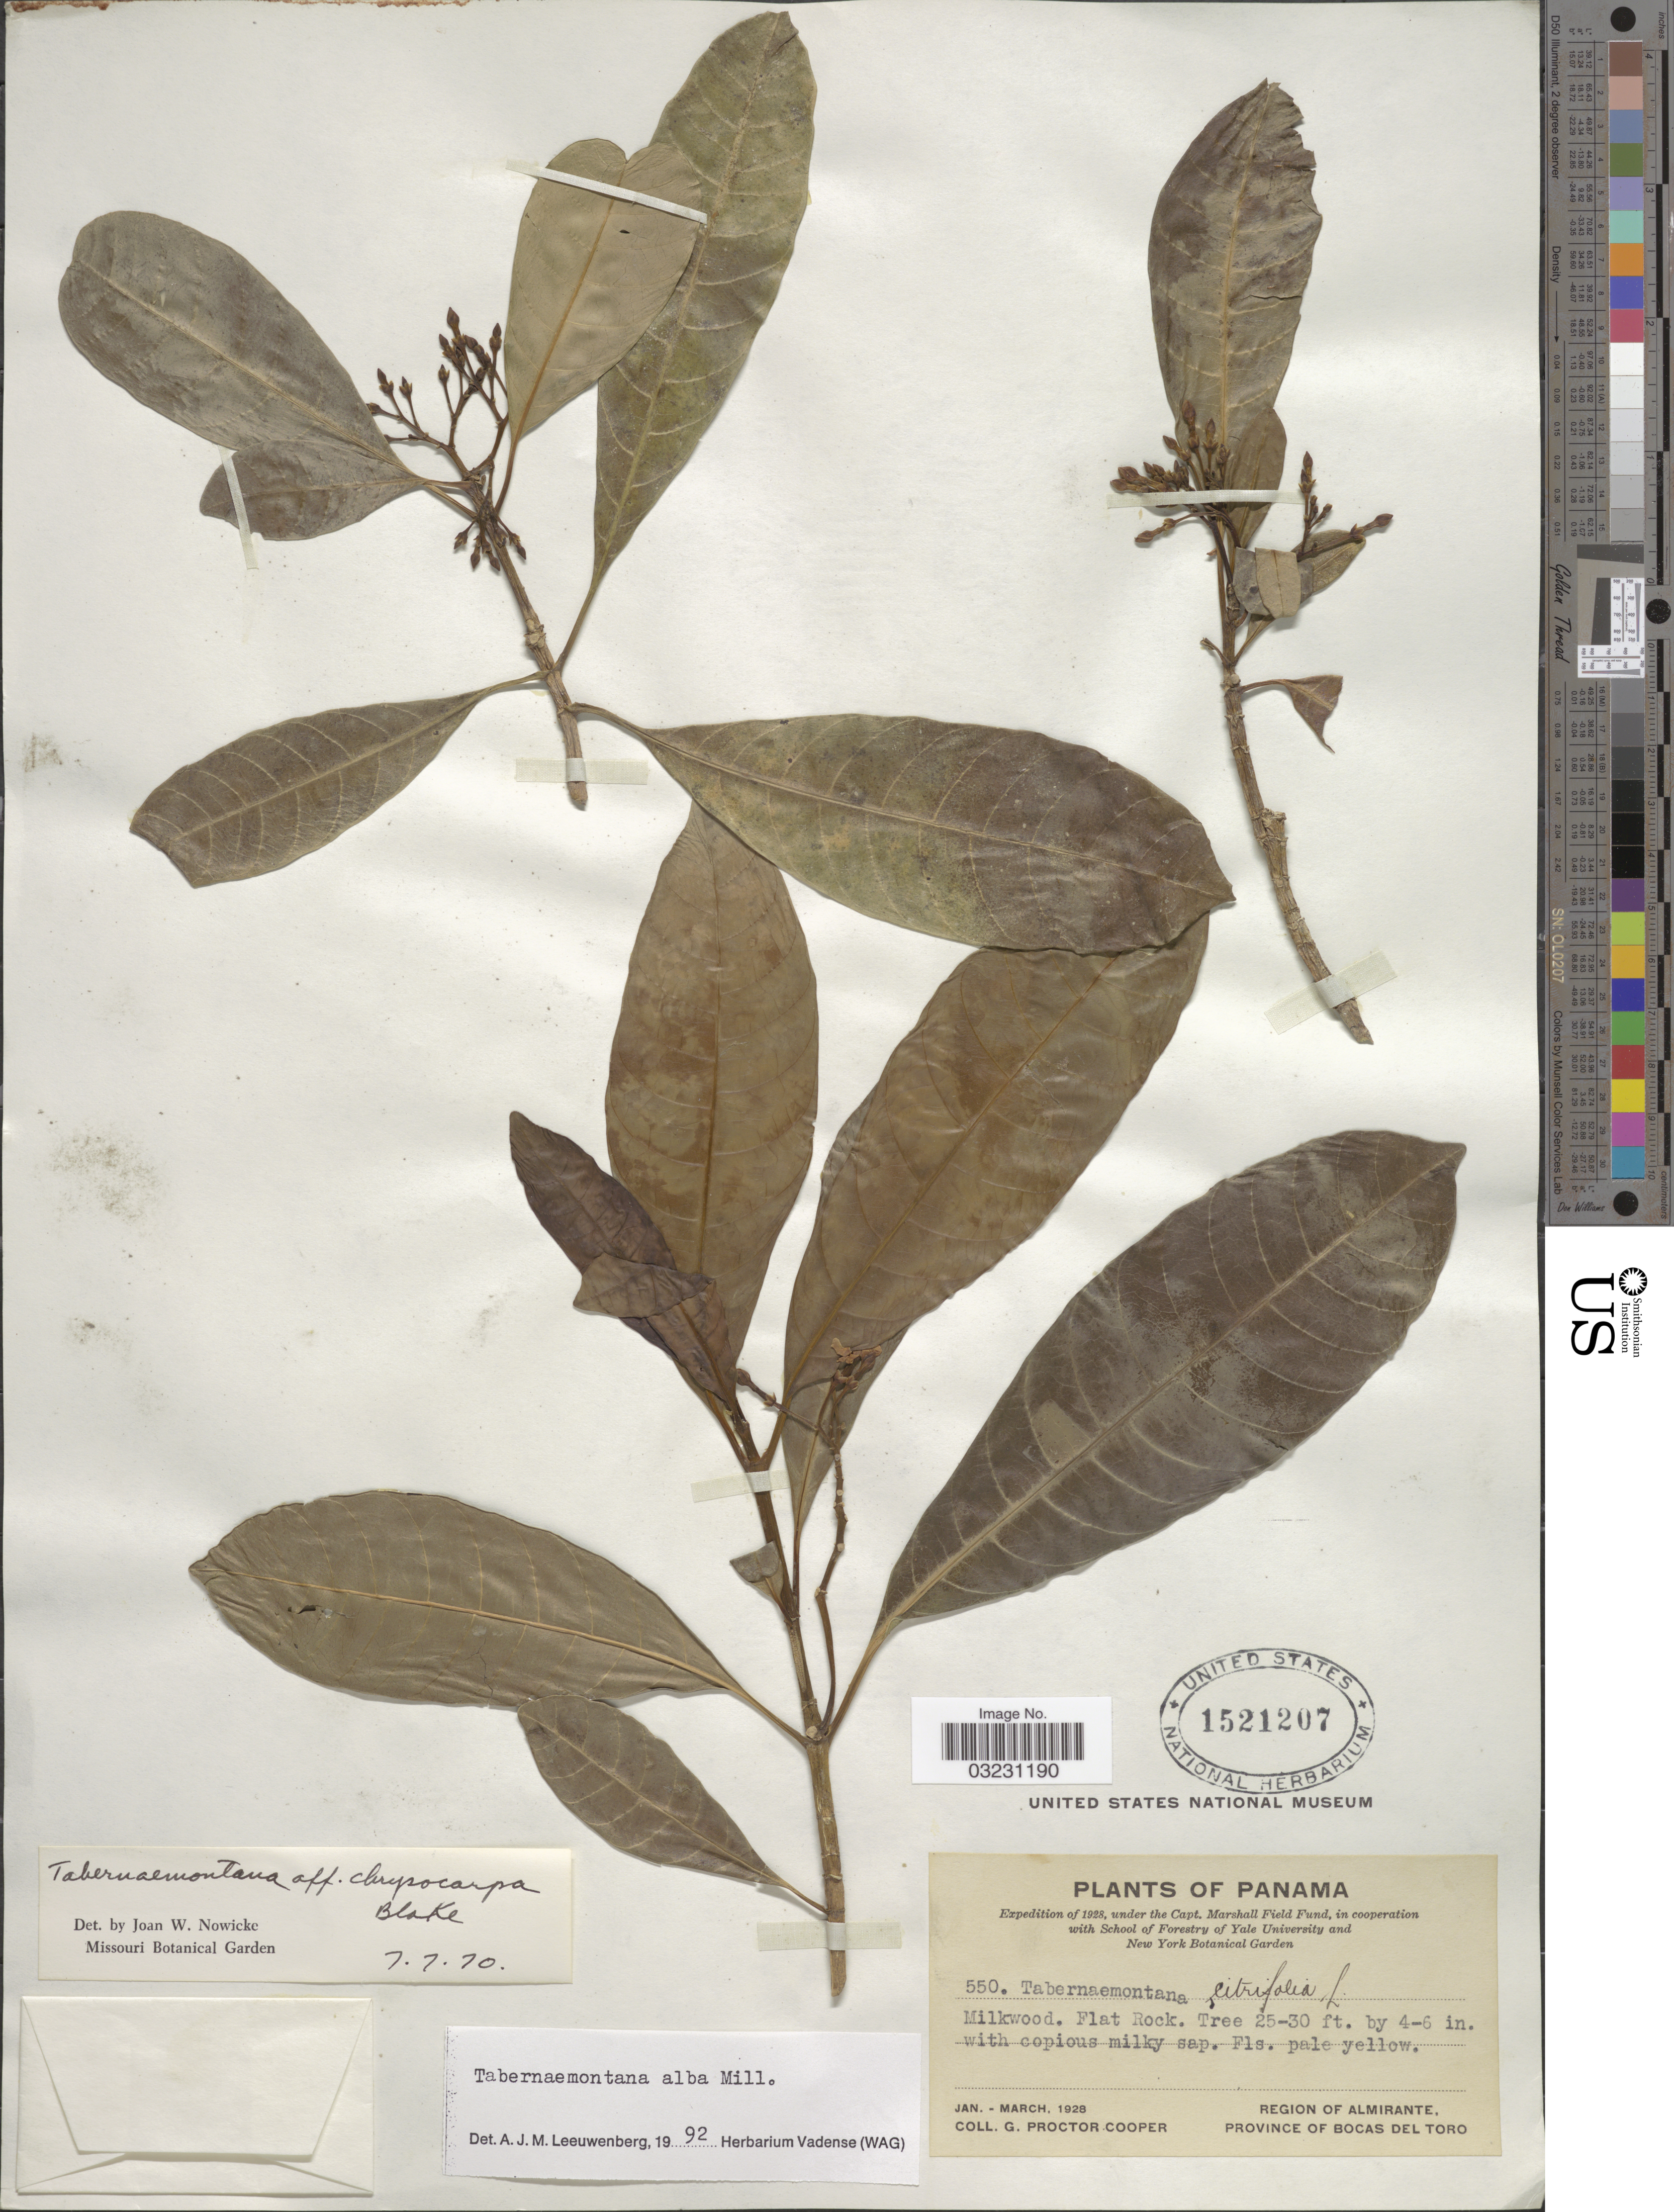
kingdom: Plantae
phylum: Tracheophyta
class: Magnoliopsida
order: Gentianales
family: Apocynaceae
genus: Tabernaemontana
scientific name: Tabernaemontana alba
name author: Mill.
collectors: G. Cooper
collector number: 550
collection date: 1928-01/1928-03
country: Panama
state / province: Bocas del Toro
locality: Region of Almirante.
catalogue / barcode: US 1521207